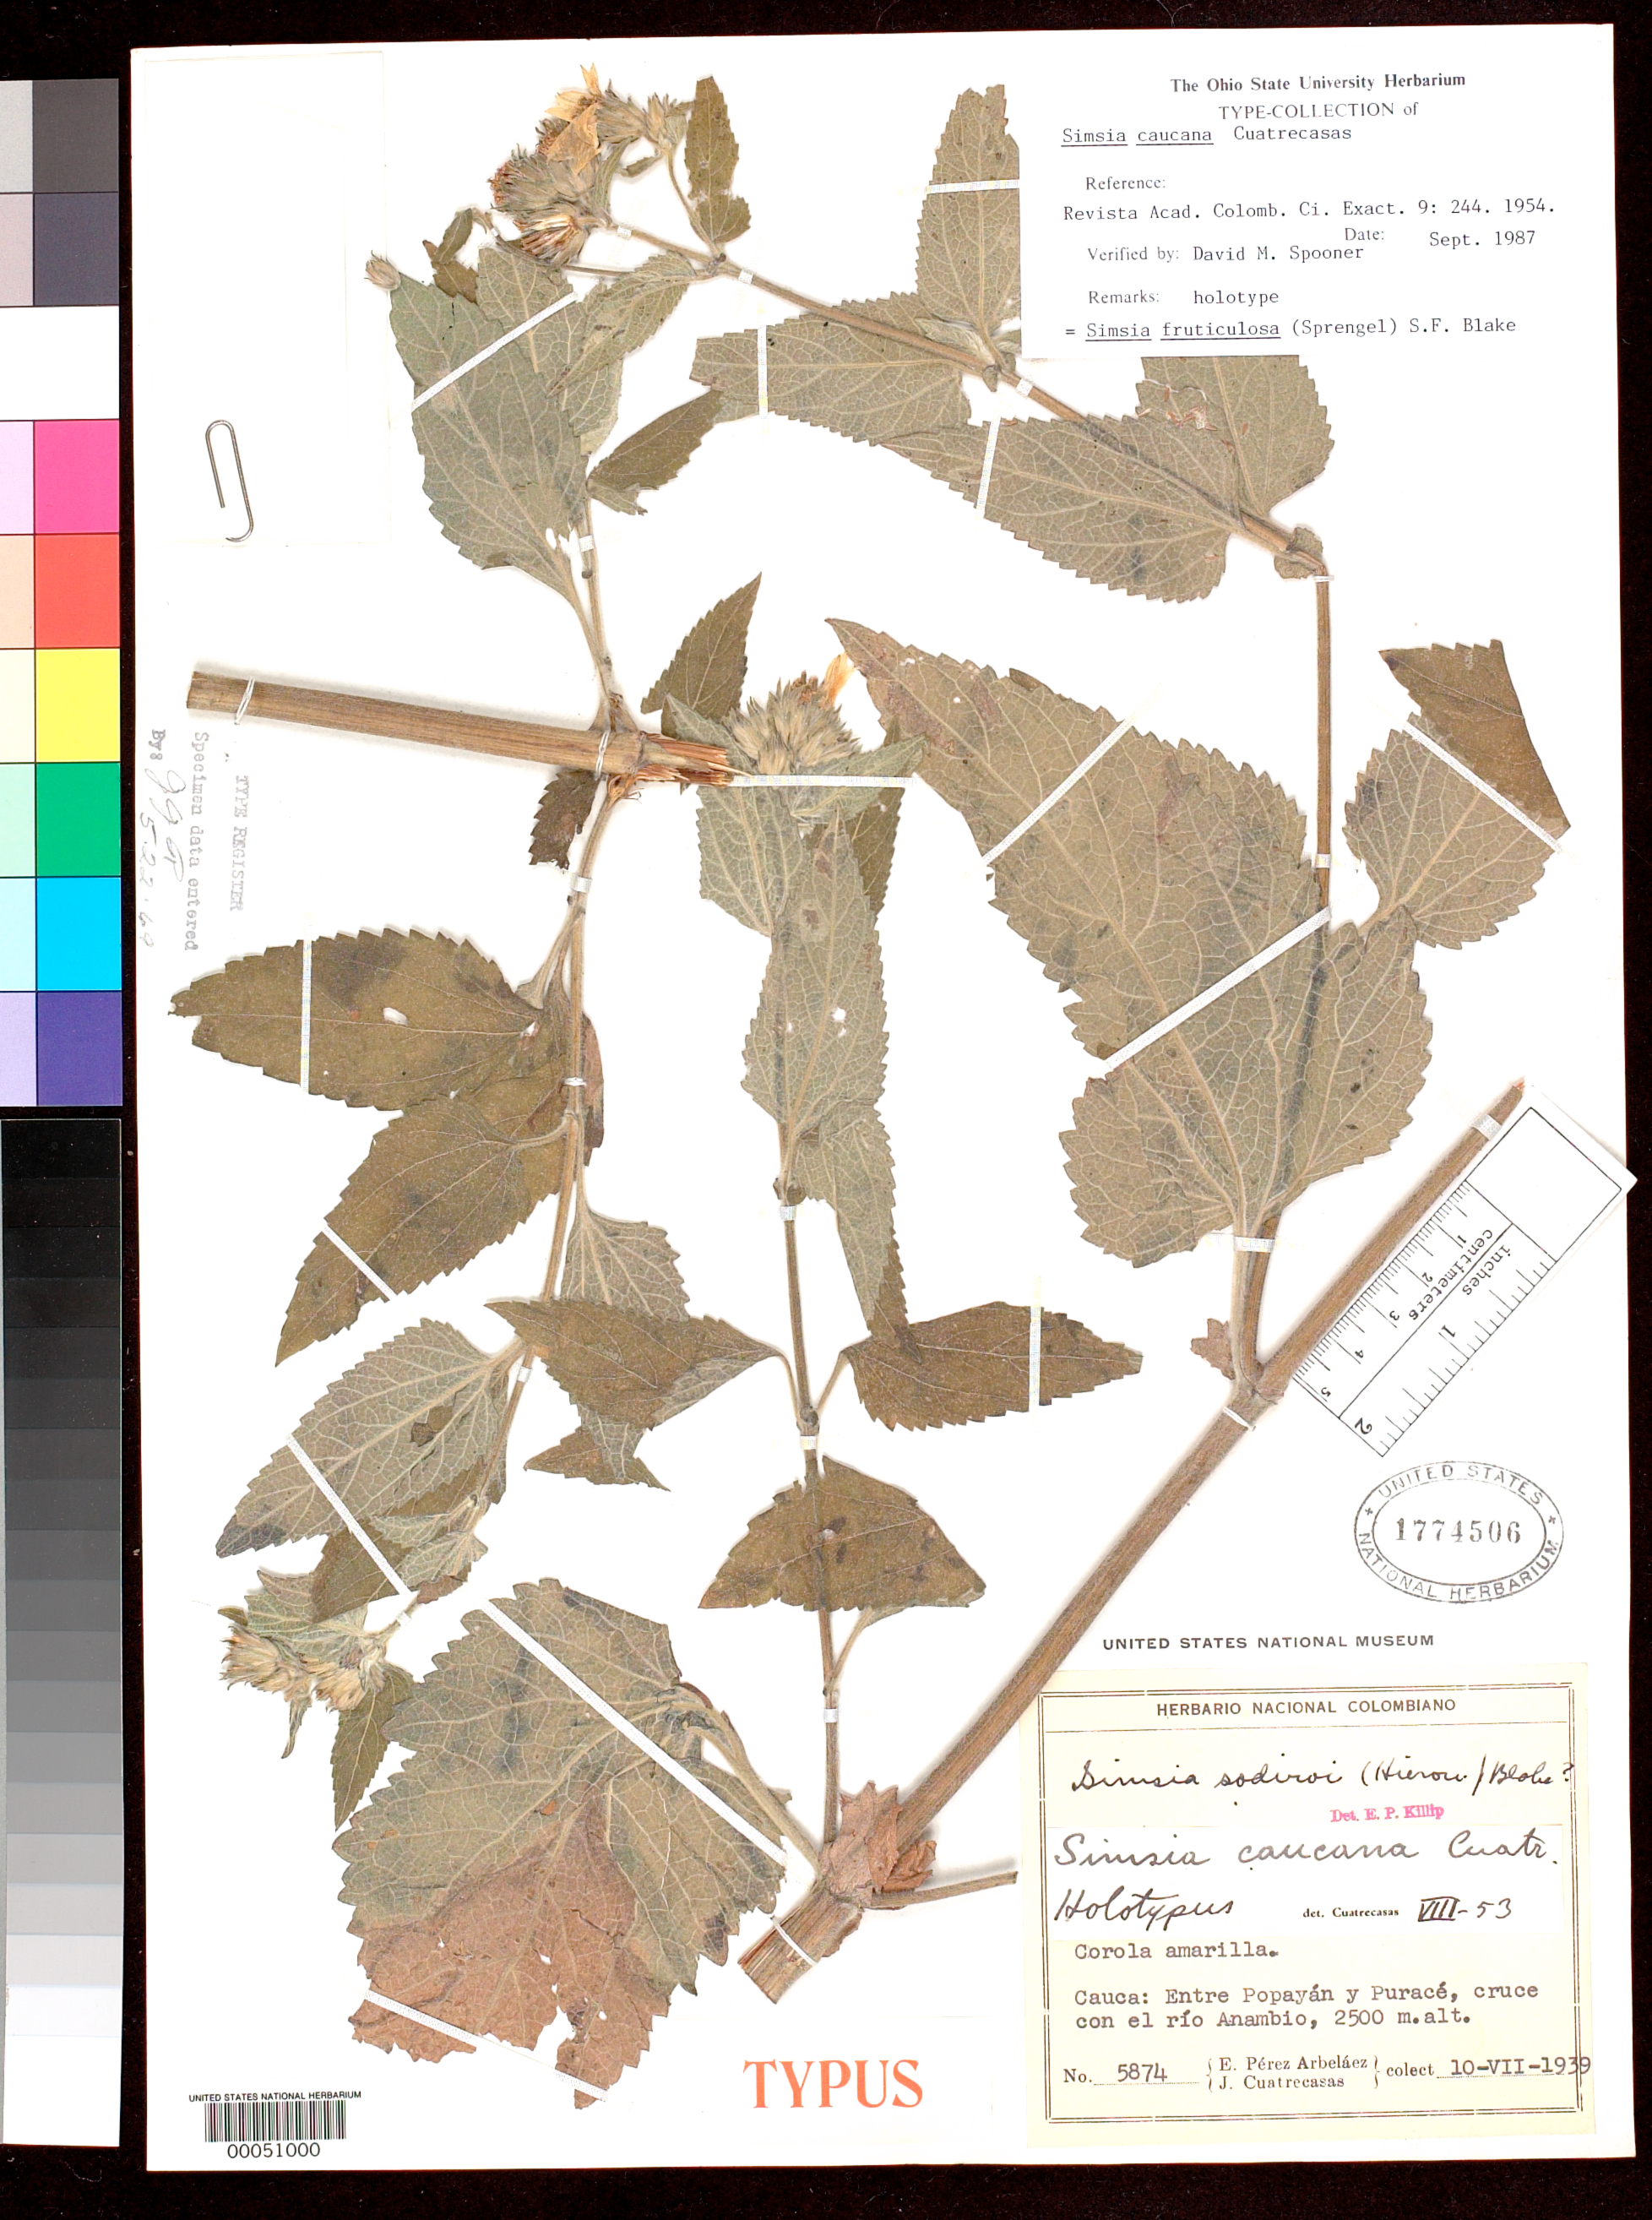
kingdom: Plantae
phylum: Tracheophyta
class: Magnoliopsida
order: Asterales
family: Asteraceae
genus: Simsia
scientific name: Simsia caucana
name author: Cuatrec.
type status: Holotype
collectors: E. Pérez Arbeláez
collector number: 5874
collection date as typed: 10 Jul 1939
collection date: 1939-07-10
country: Colombia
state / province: Cauca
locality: Between Popayan and Purace.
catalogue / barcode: US 1774506